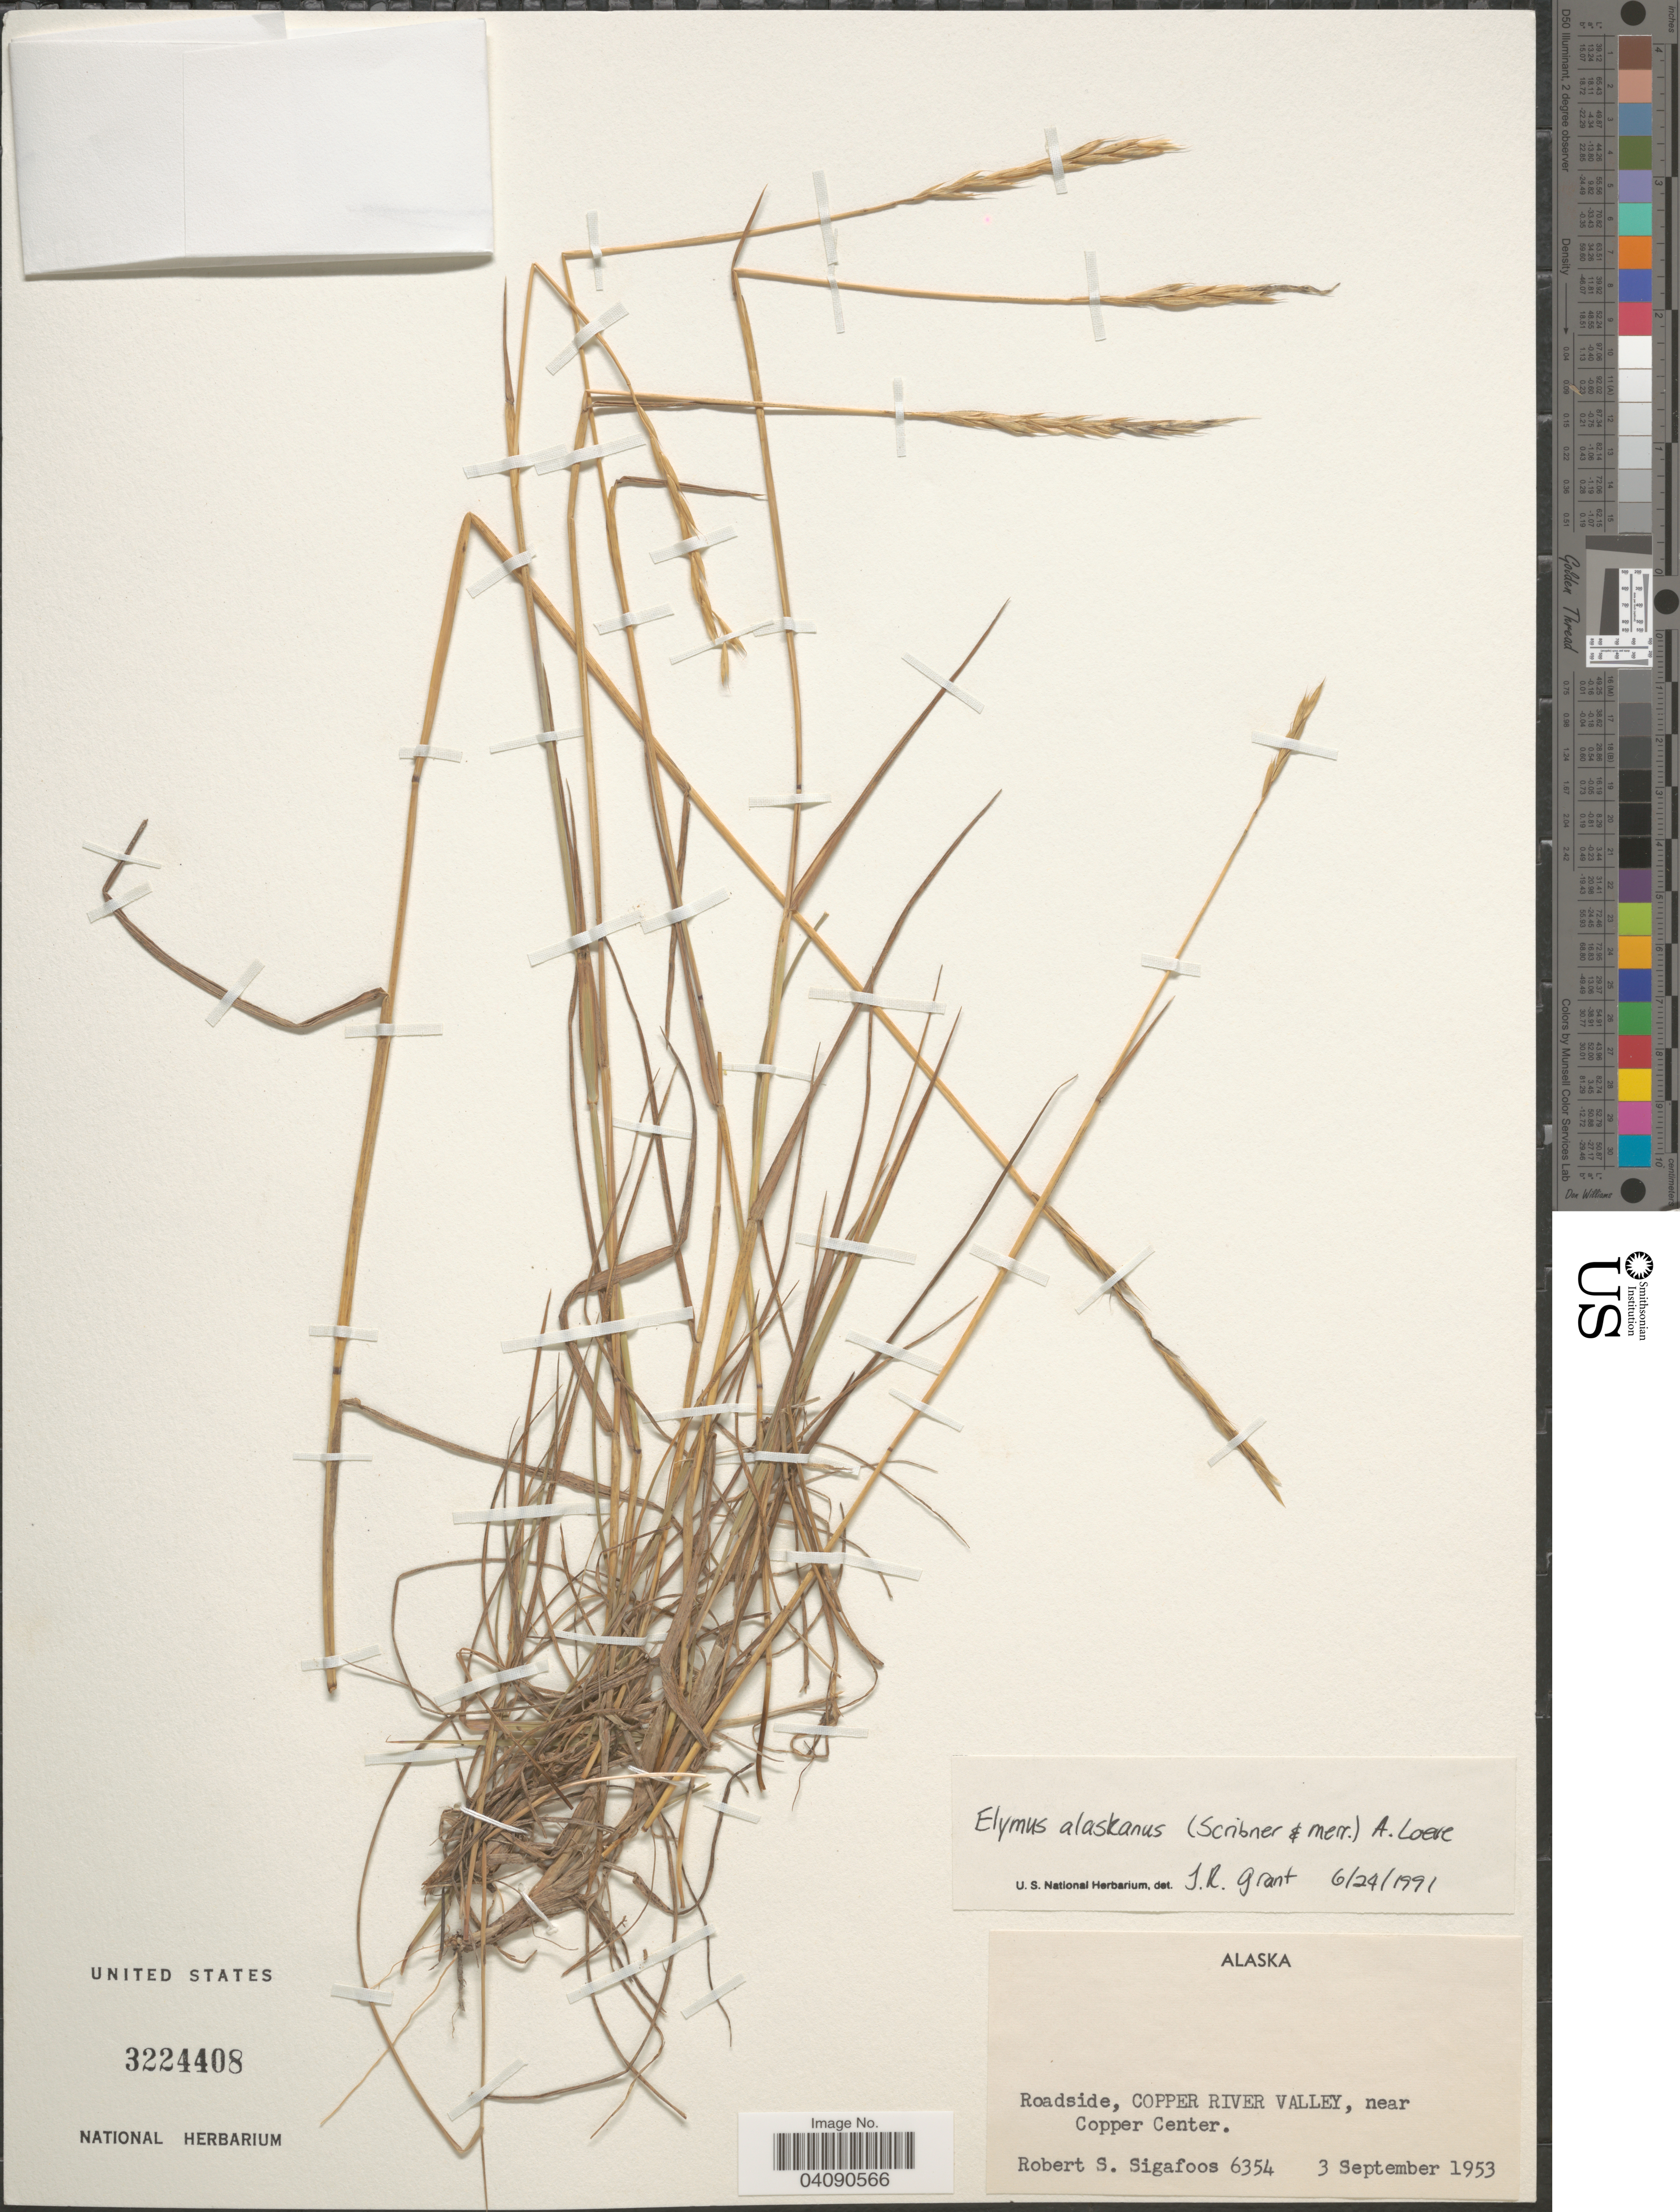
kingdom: Plantae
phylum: Tracheophyta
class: Liliopsida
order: Poales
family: Poaceae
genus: Elymus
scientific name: Elymus alaskanus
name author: (Scribn. & Merr.) Á. Löve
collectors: R. Sigafoos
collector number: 6354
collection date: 1953-09-03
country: United States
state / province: Alaska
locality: Roadside, Copper River Valley, near Copper Center.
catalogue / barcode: US 3224408